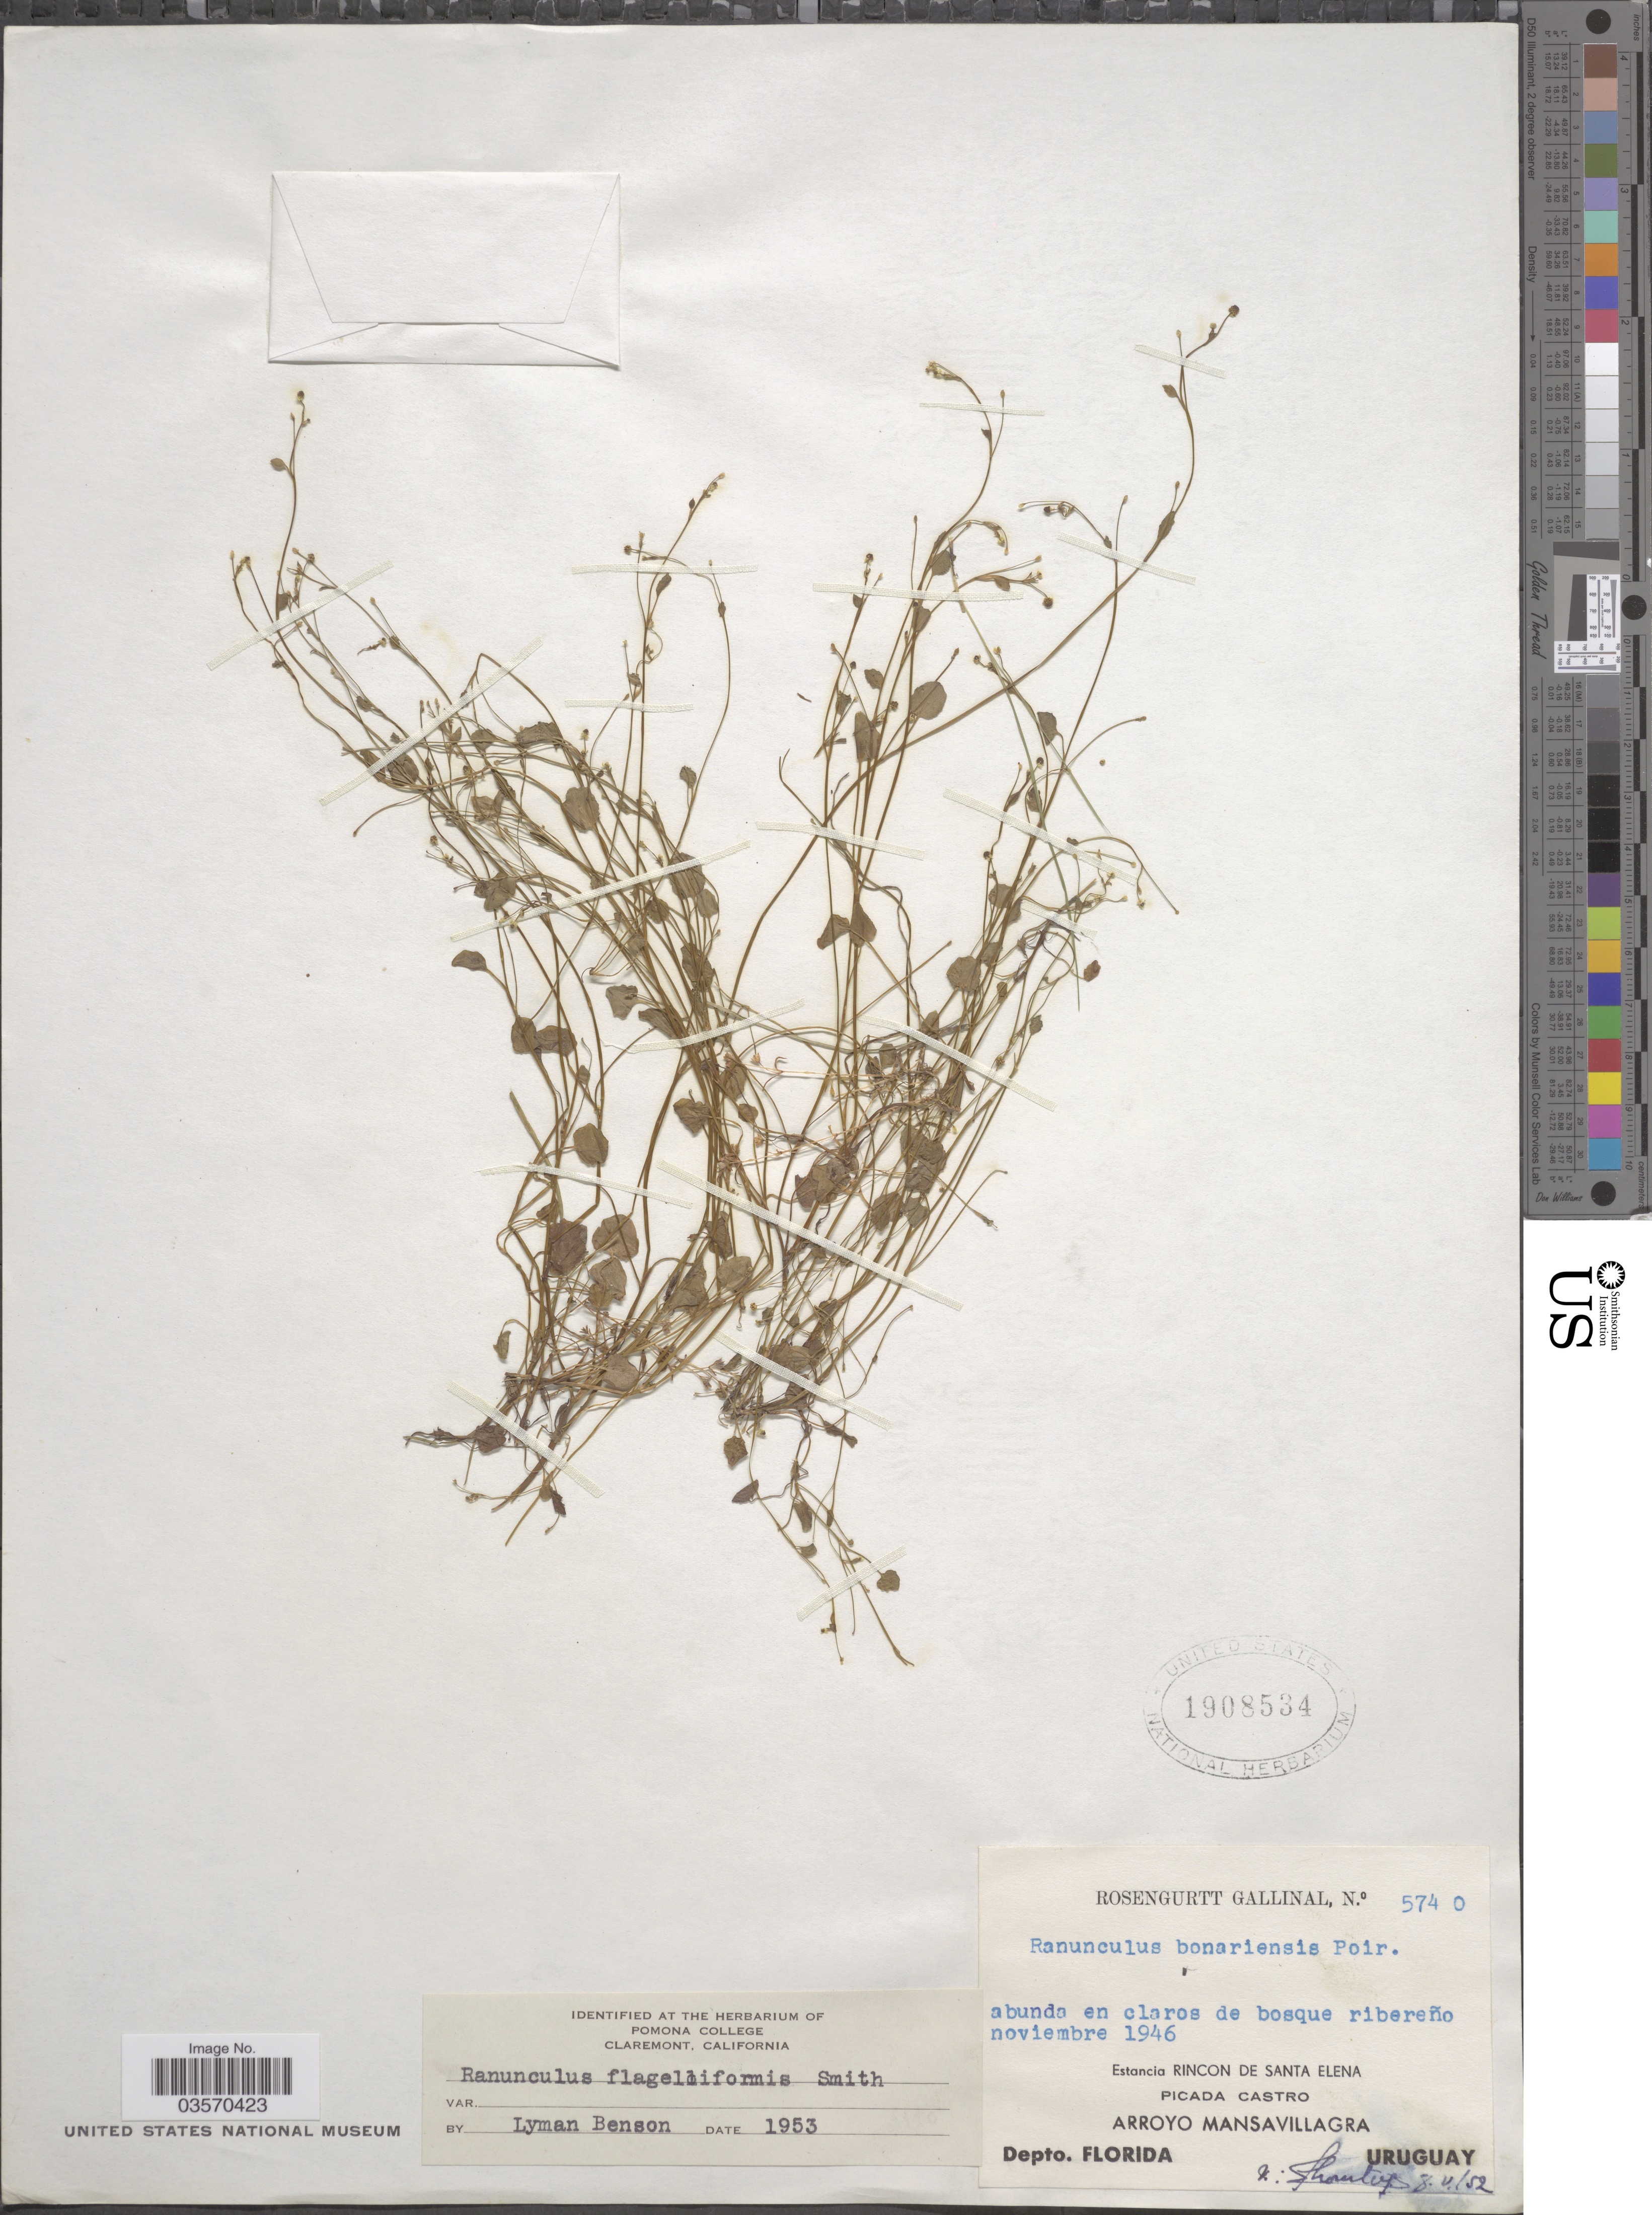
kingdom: Plantae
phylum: Tracheophyta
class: Magnoliopsida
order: Ranunculales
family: Ranunculaceae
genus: Ranunculus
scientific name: Ranunculus flagelliformis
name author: Sm.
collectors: R. Gallinal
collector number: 5740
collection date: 1946-11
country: Uruguay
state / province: Florida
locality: Estancia Rincon de Santa Elena. Picada Castro. Arroyo Mansavillagra. Depto. Florida.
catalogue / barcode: US 1908534